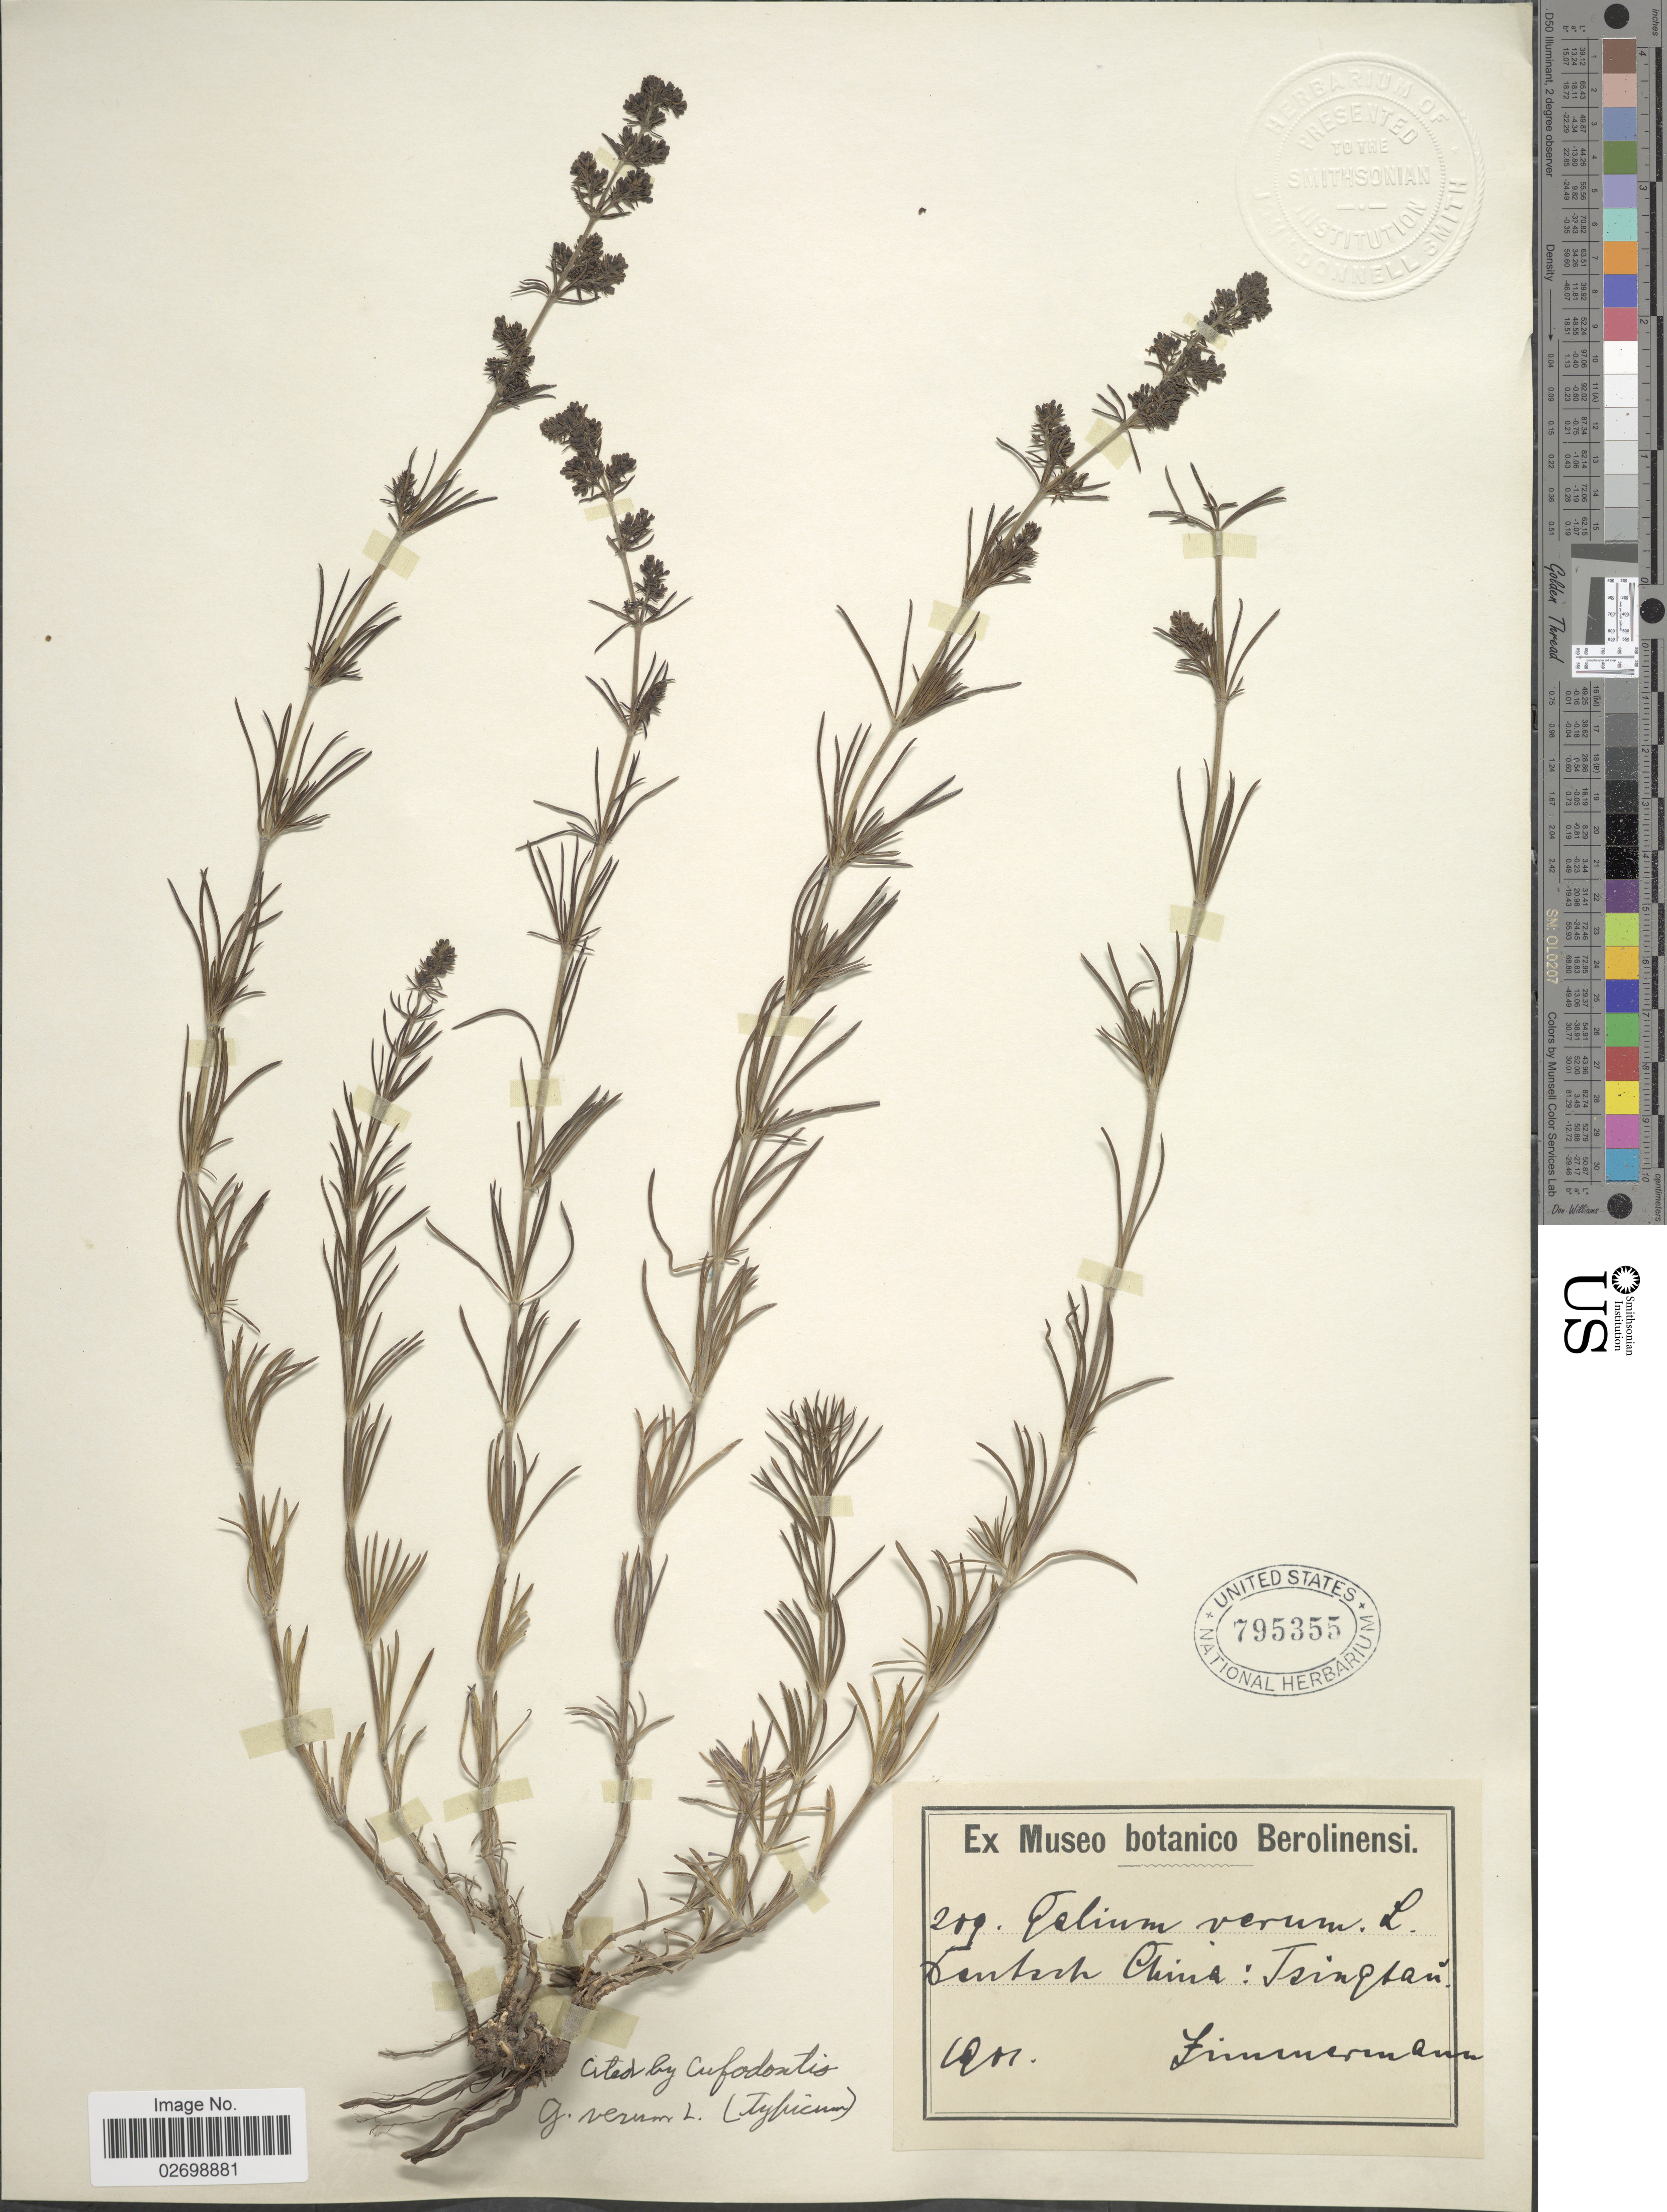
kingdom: Plantae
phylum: Tracheophyta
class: Magnoliopsida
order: Gentianales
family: Rubiaceae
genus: Galium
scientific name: Galium verum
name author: L.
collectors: -. Zimmermann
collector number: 209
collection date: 1901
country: China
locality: Central China: Tsinghau [interpreted]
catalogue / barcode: US 795355